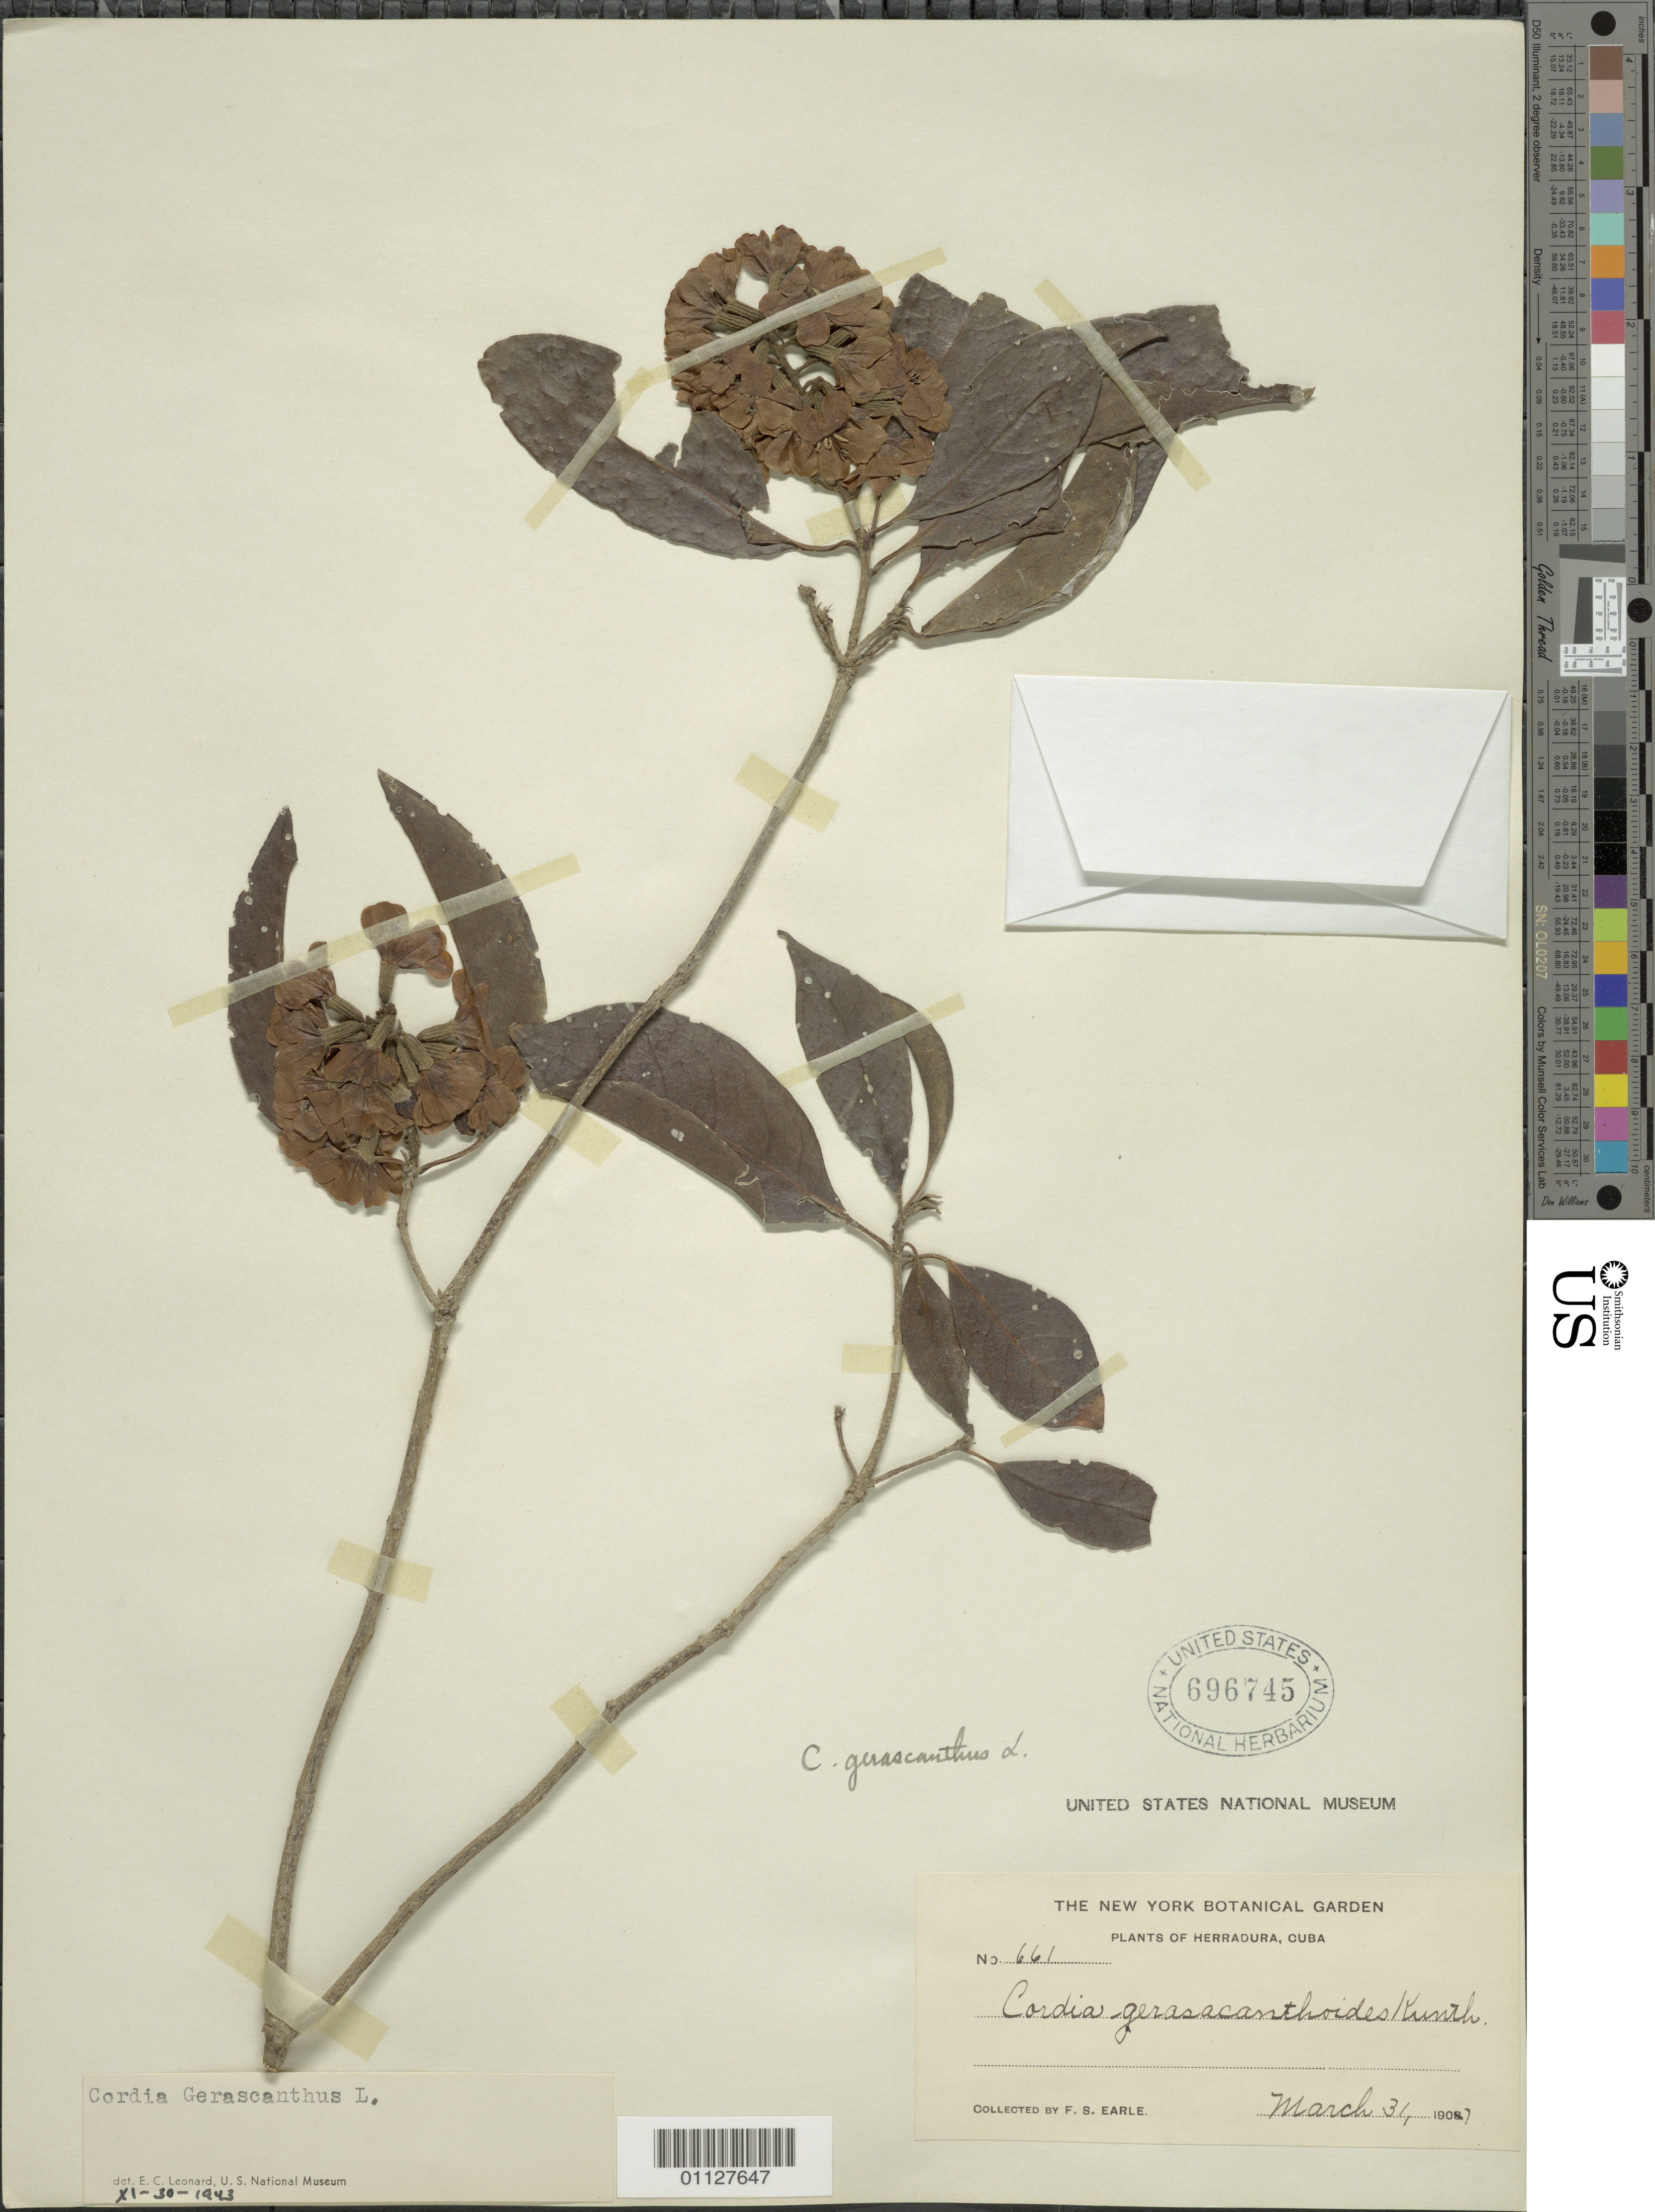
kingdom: Plantae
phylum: Tracheophyta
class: Magnoliopsida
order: Boraginales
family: Cordiaceae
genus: Cordia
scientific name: Cordia gerascanthus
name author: L.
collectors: F. S. Earle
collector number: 661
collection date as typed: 31 Mar 1909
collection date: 1909-03-31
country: Cuba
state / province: Pinar del Rio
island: Cuba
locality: Plants of Herradura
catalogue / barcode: US 696745